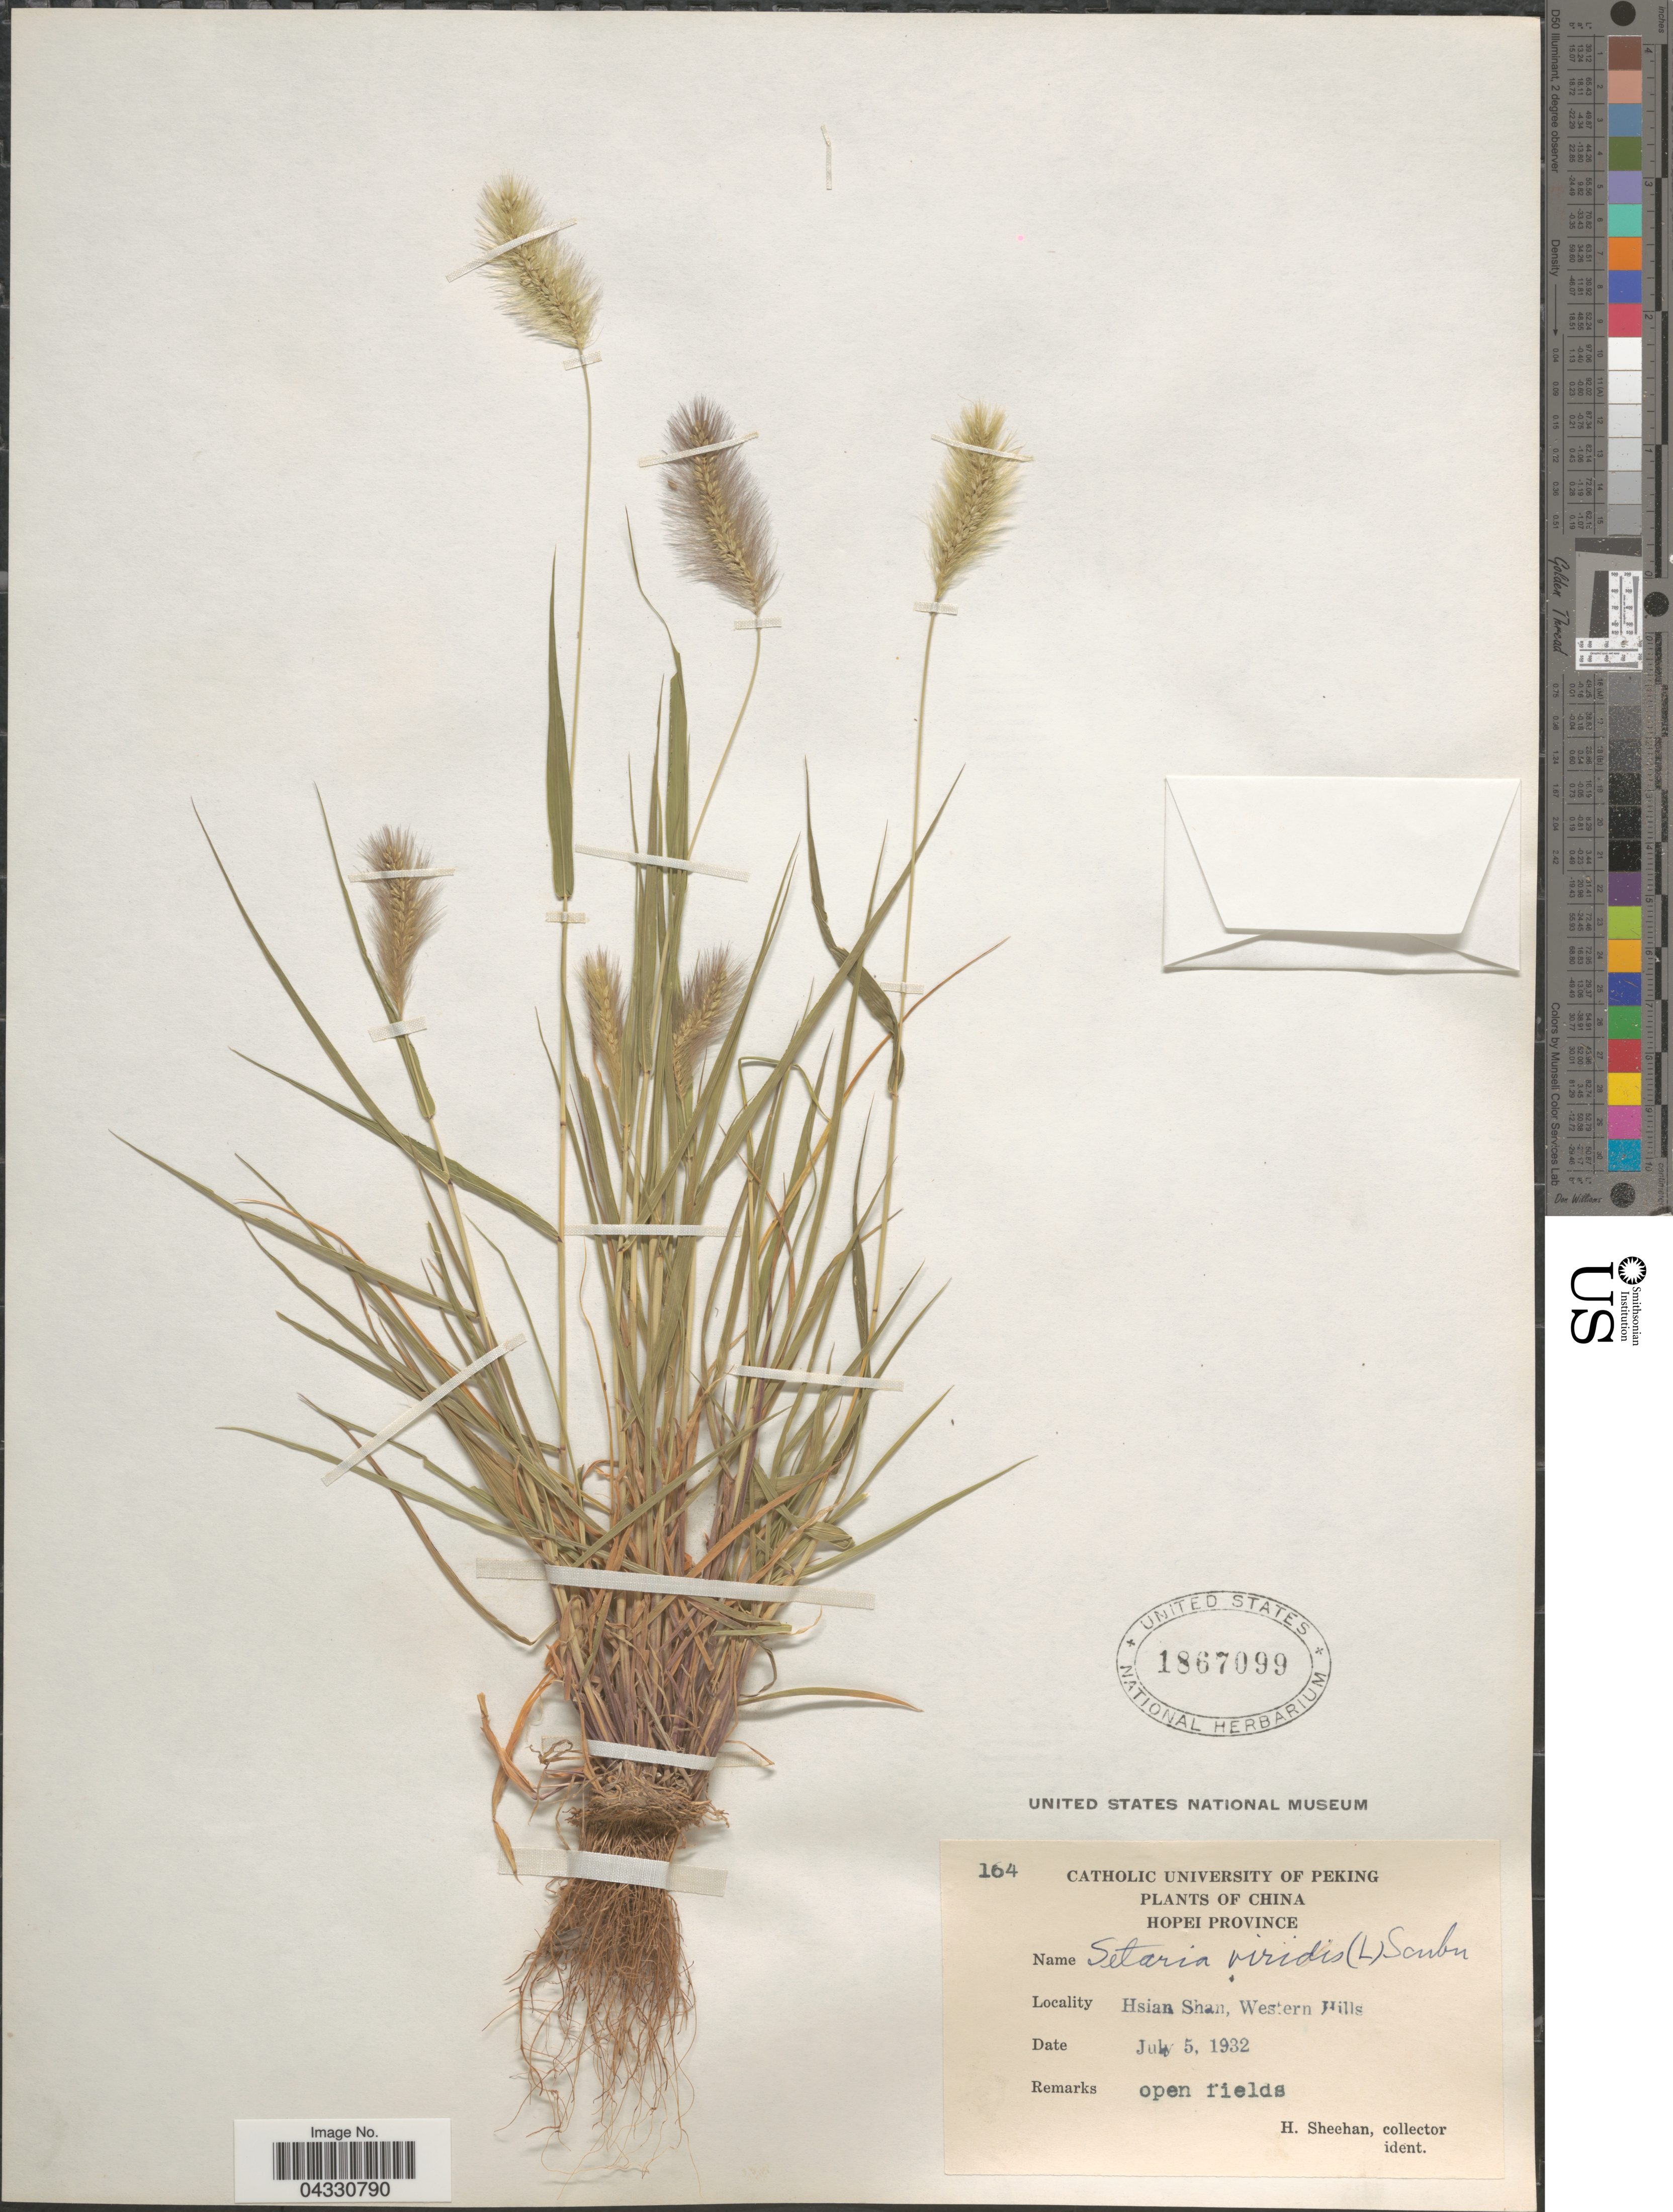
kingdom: Plantae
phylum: Tracheophyta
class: Liliopsida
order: Poales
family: Poaceae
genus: Setaria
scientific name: Setaria viridis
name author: (L.) P. Beauv.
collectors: H. Sheehan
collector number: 164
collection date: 1932-07-05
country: China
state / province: Hebei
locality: Hopei Island. Hsian Shan, Western Hills.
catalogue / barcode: US 1867099